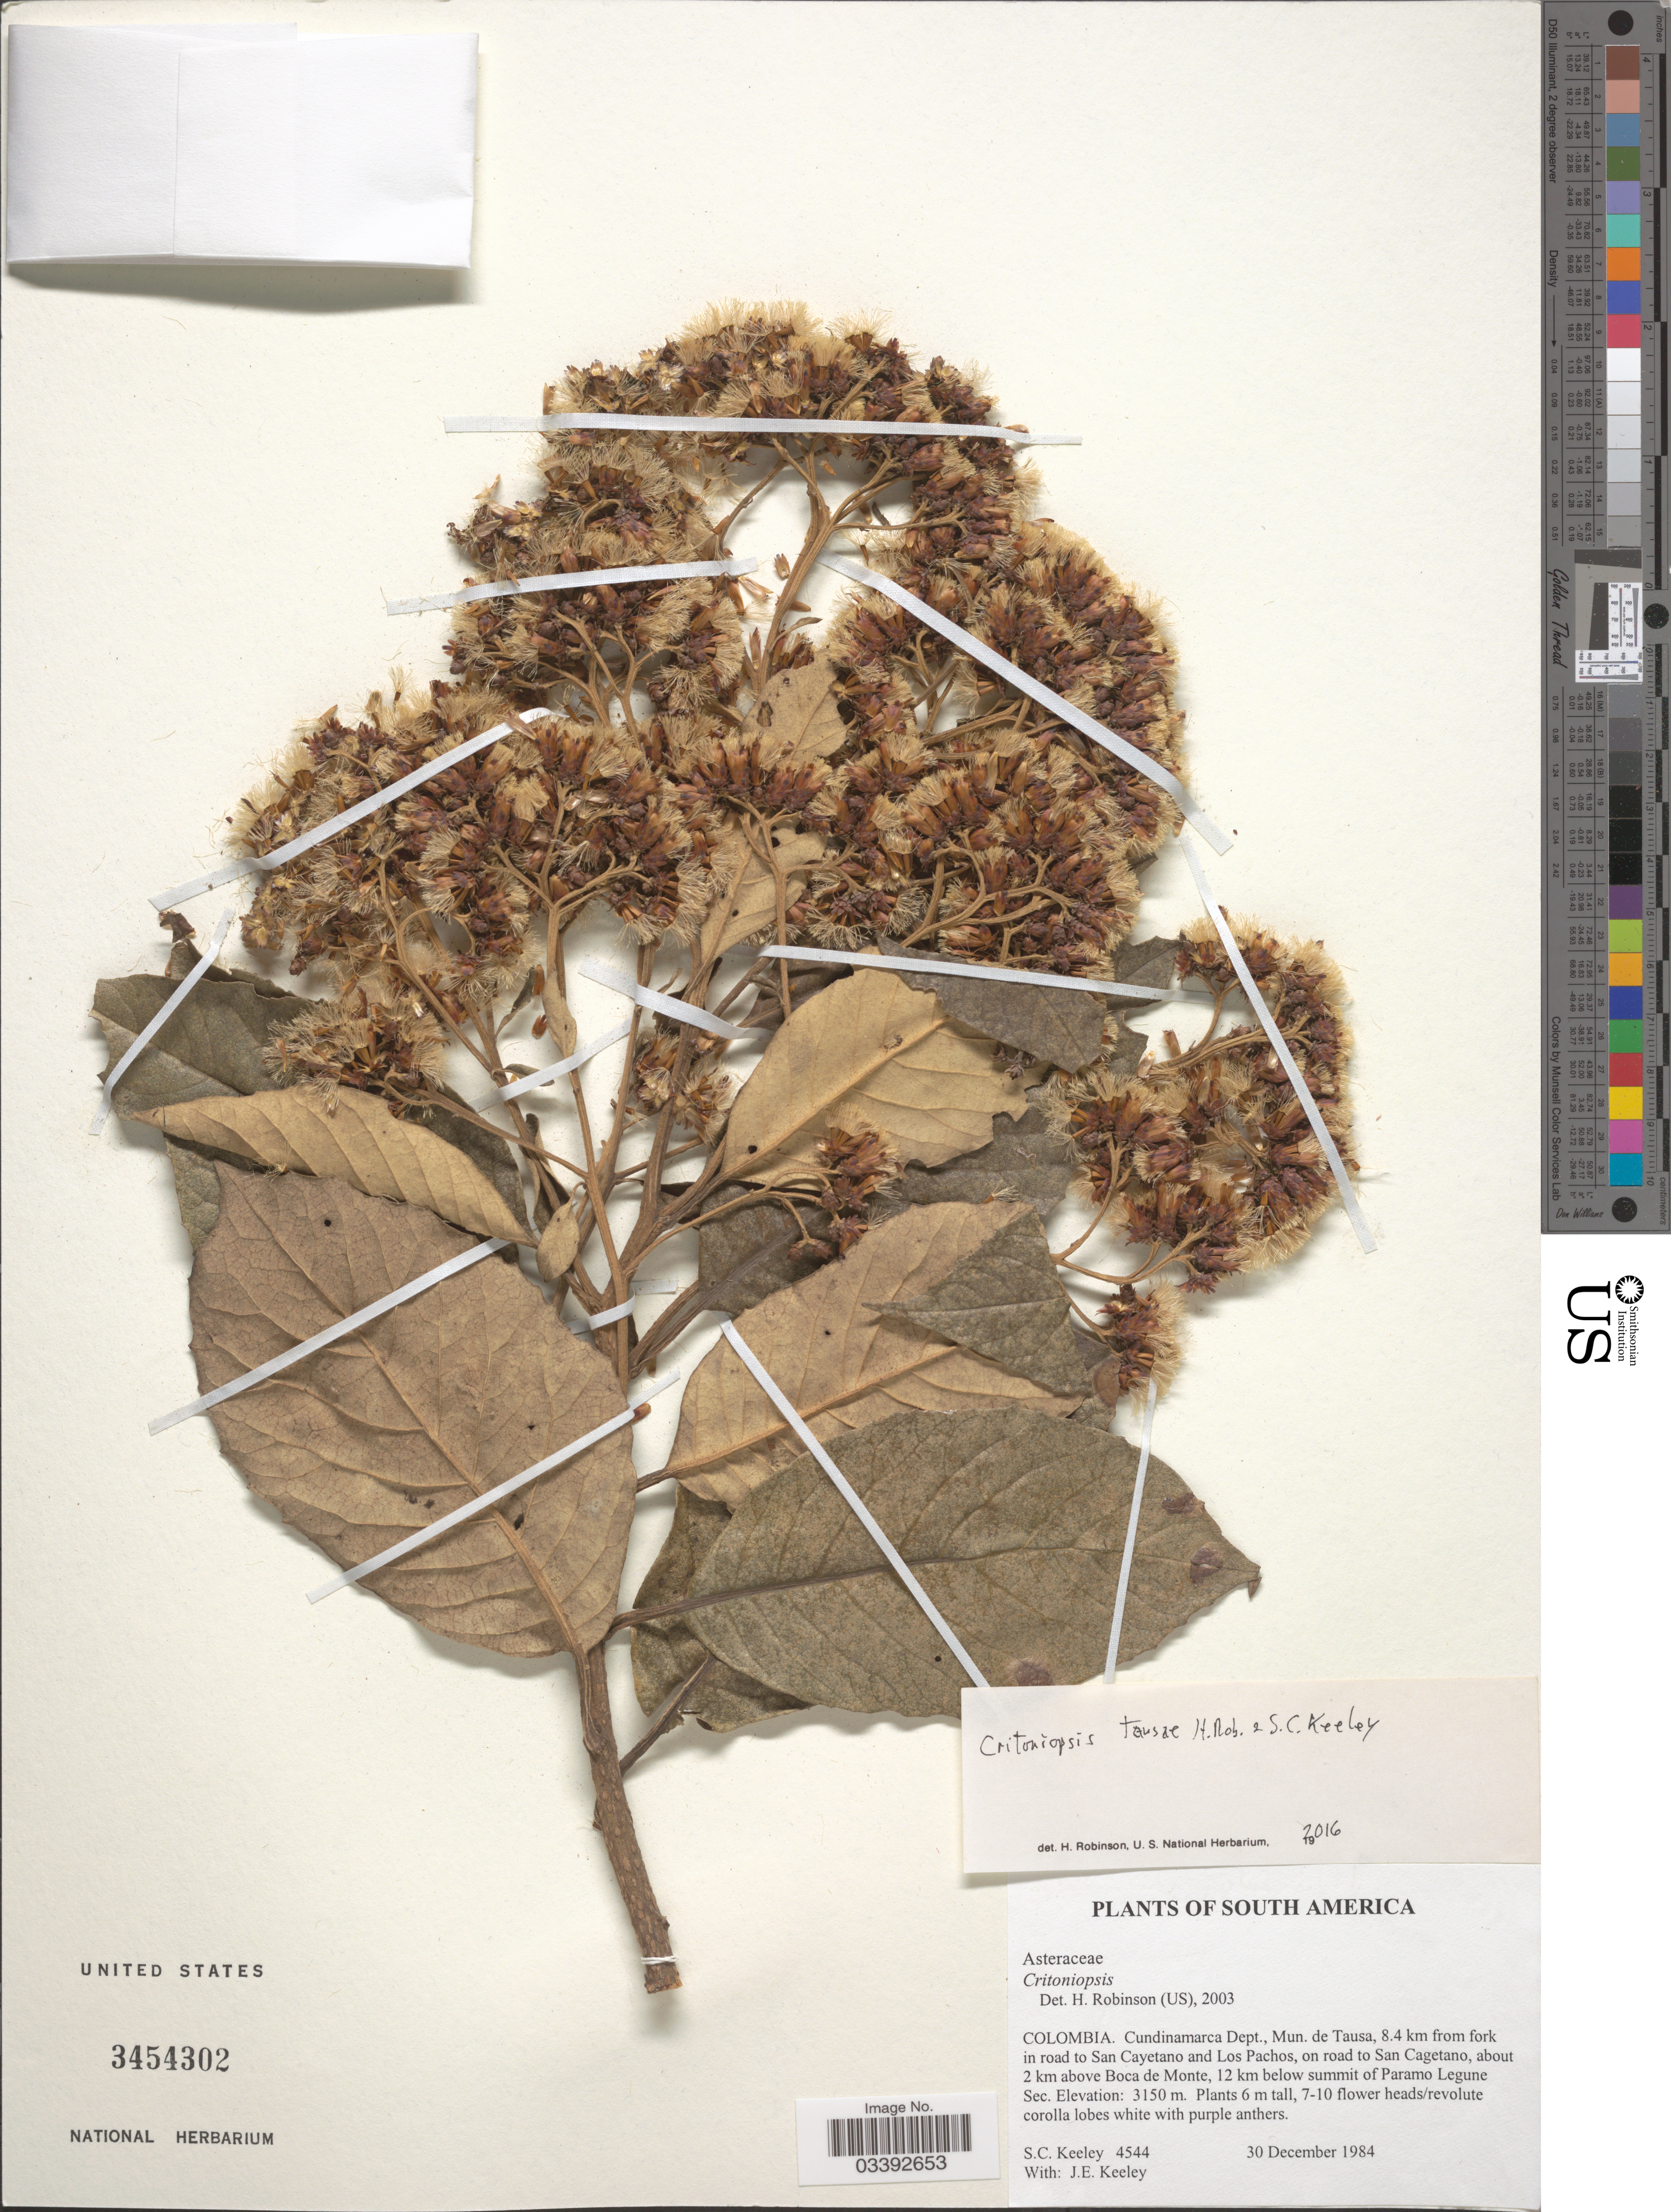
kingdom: Plantae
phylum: Tracheophyta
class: Magnoliopsida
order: Asterales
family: Asteraceae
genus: Critoniopsis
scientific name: Critoniopsis tausae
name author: H. Rob. & S.C. Keeley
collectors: S. C. Keeley & J. E. Keeley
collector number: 4544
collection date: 1984-12-30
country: Colombia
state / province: Cundinamarca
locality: Cundinamarca Dept., Mun. de Tausa, 8.4 km from fork in road to San Cayetano and Los Pachos, on road to San Cagetano, about 2 km above Boca de Monte, 12 km below summit of Paramo Legune Sec.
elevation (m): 3150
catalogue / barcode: US 3454302